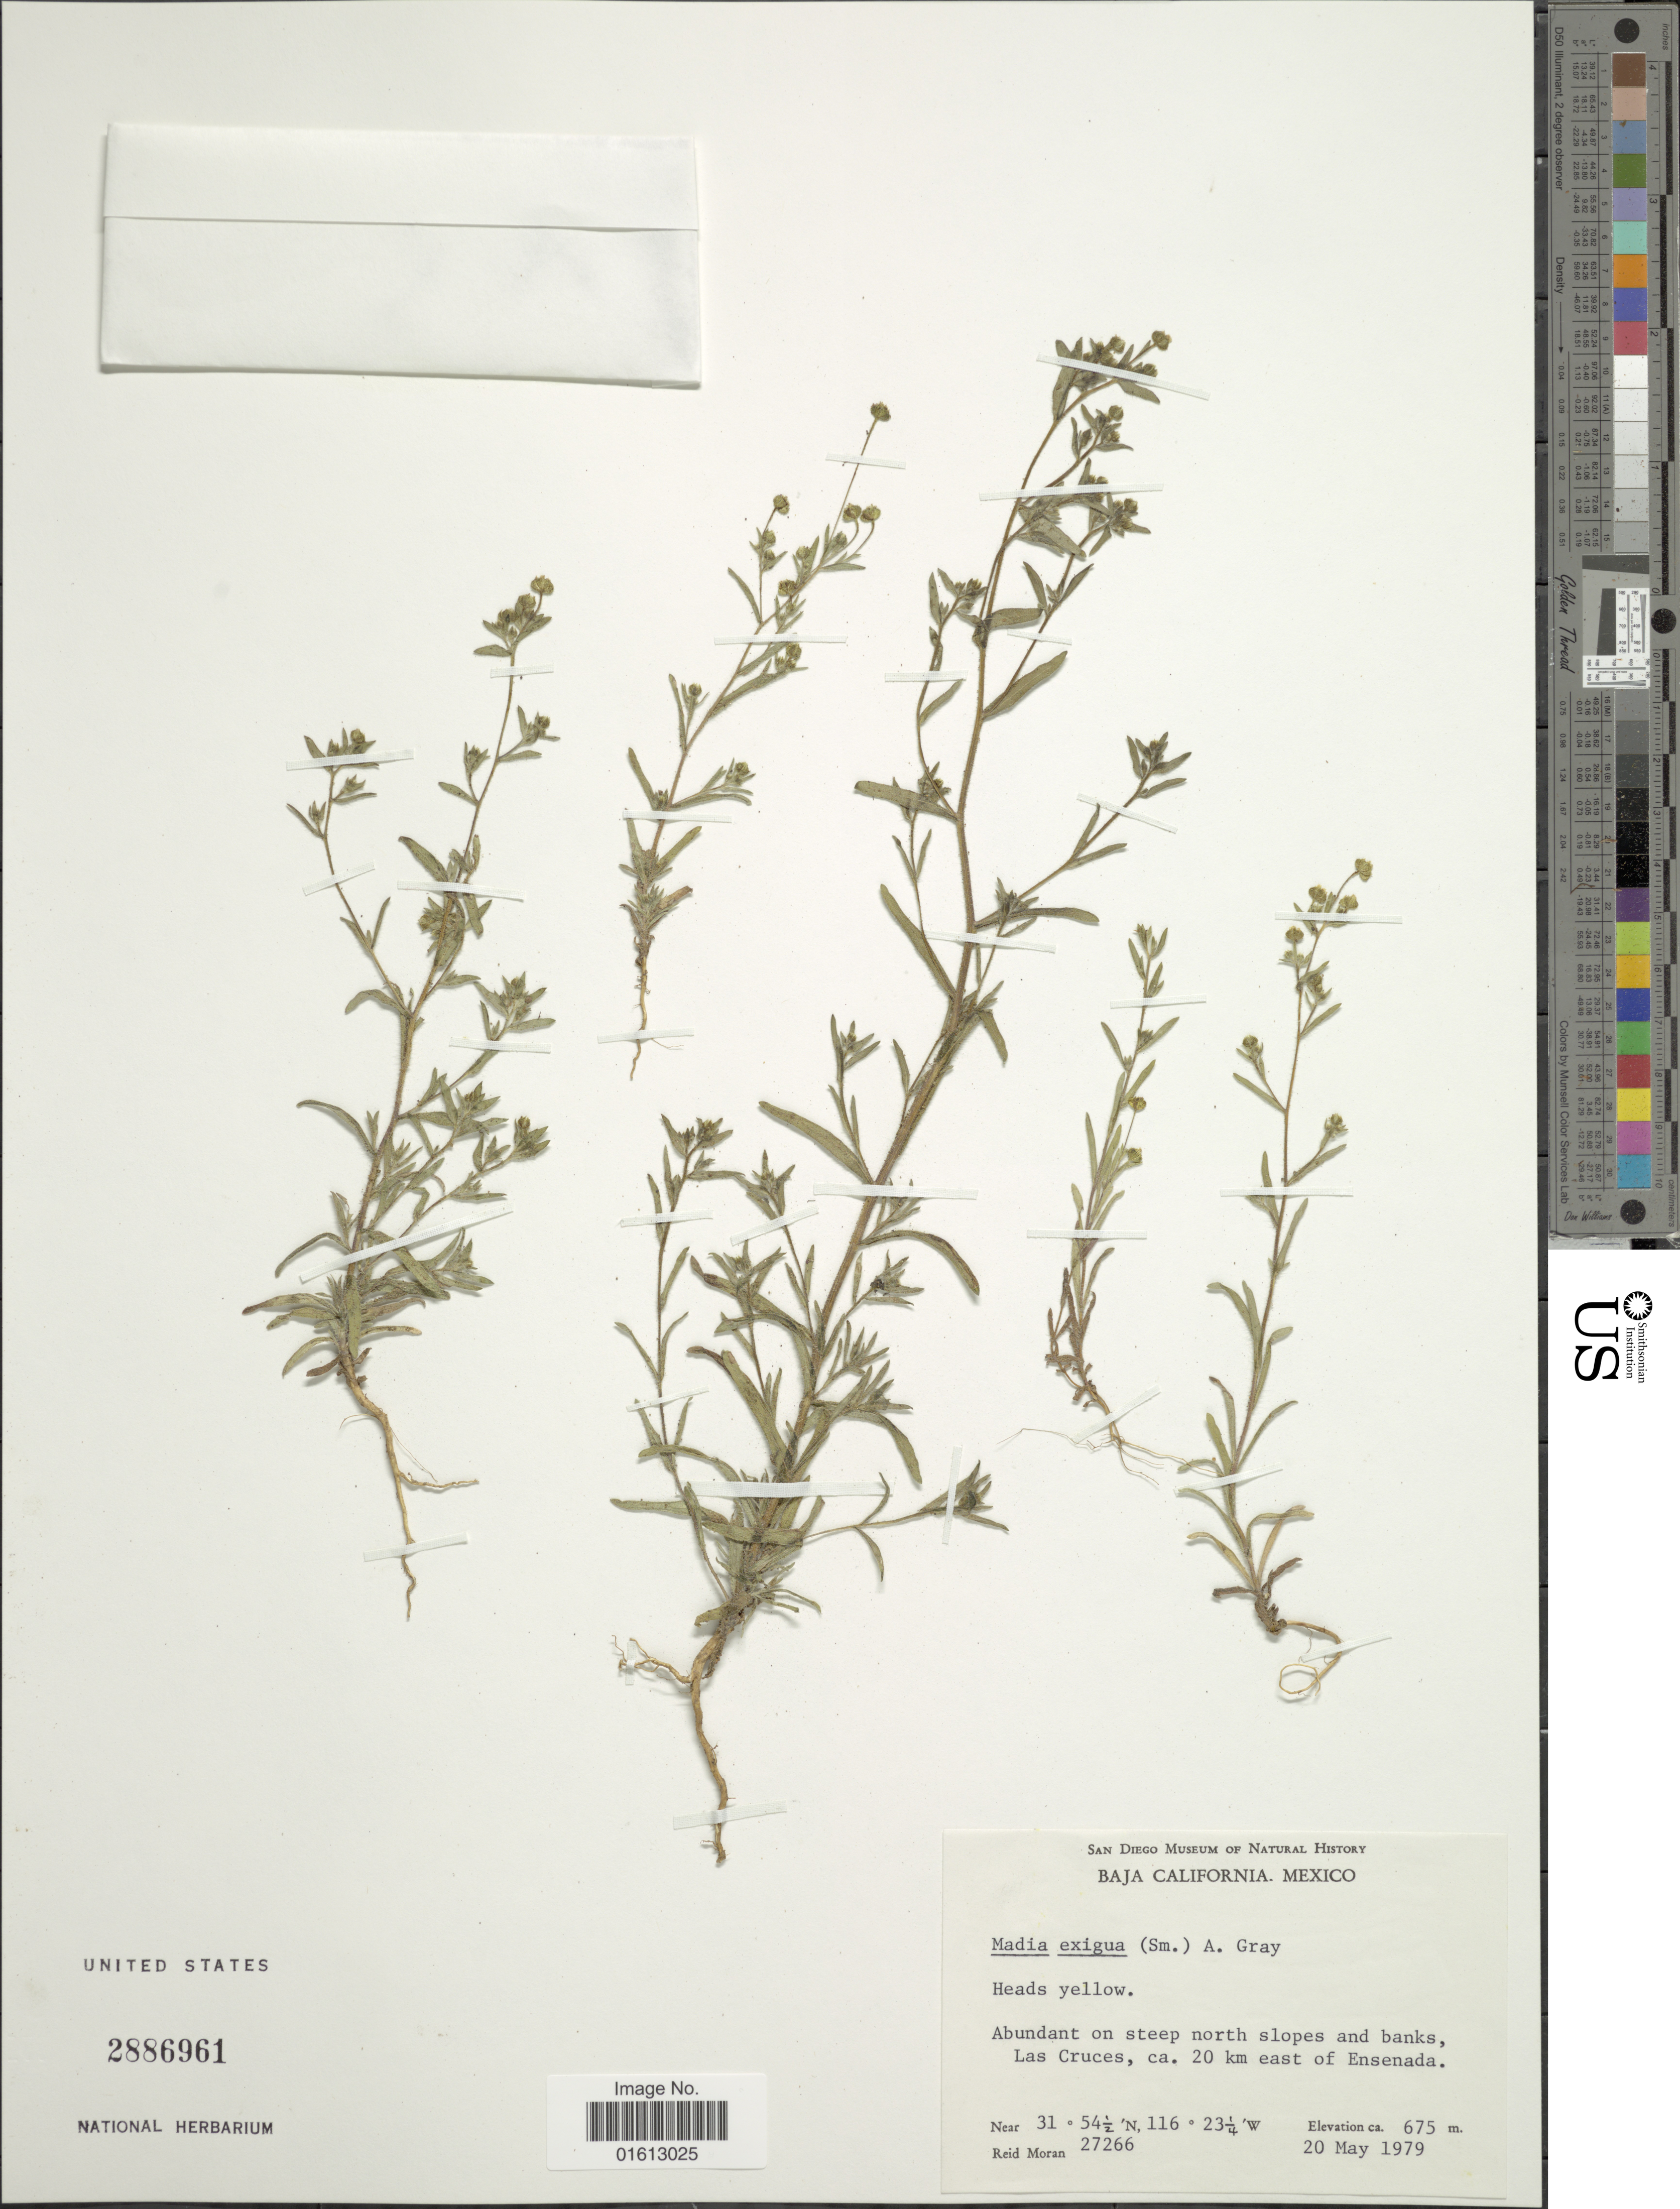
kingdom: Plantae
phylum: Tracheophyta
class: Magnoliopsida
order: Asterales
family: Asteraceae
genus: Madia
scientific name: Madia exigua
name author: (Sm.) A. Gray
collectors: R. V. Moran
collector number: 27266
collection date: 1979-05-20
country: Mexico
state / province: Baja California Norte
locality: Baja California, Mexico, Abundant on steep north slopes and banks, Las Cruces, ca. 20 km east of Ensenada.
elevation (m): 675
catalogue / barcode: US 2886961